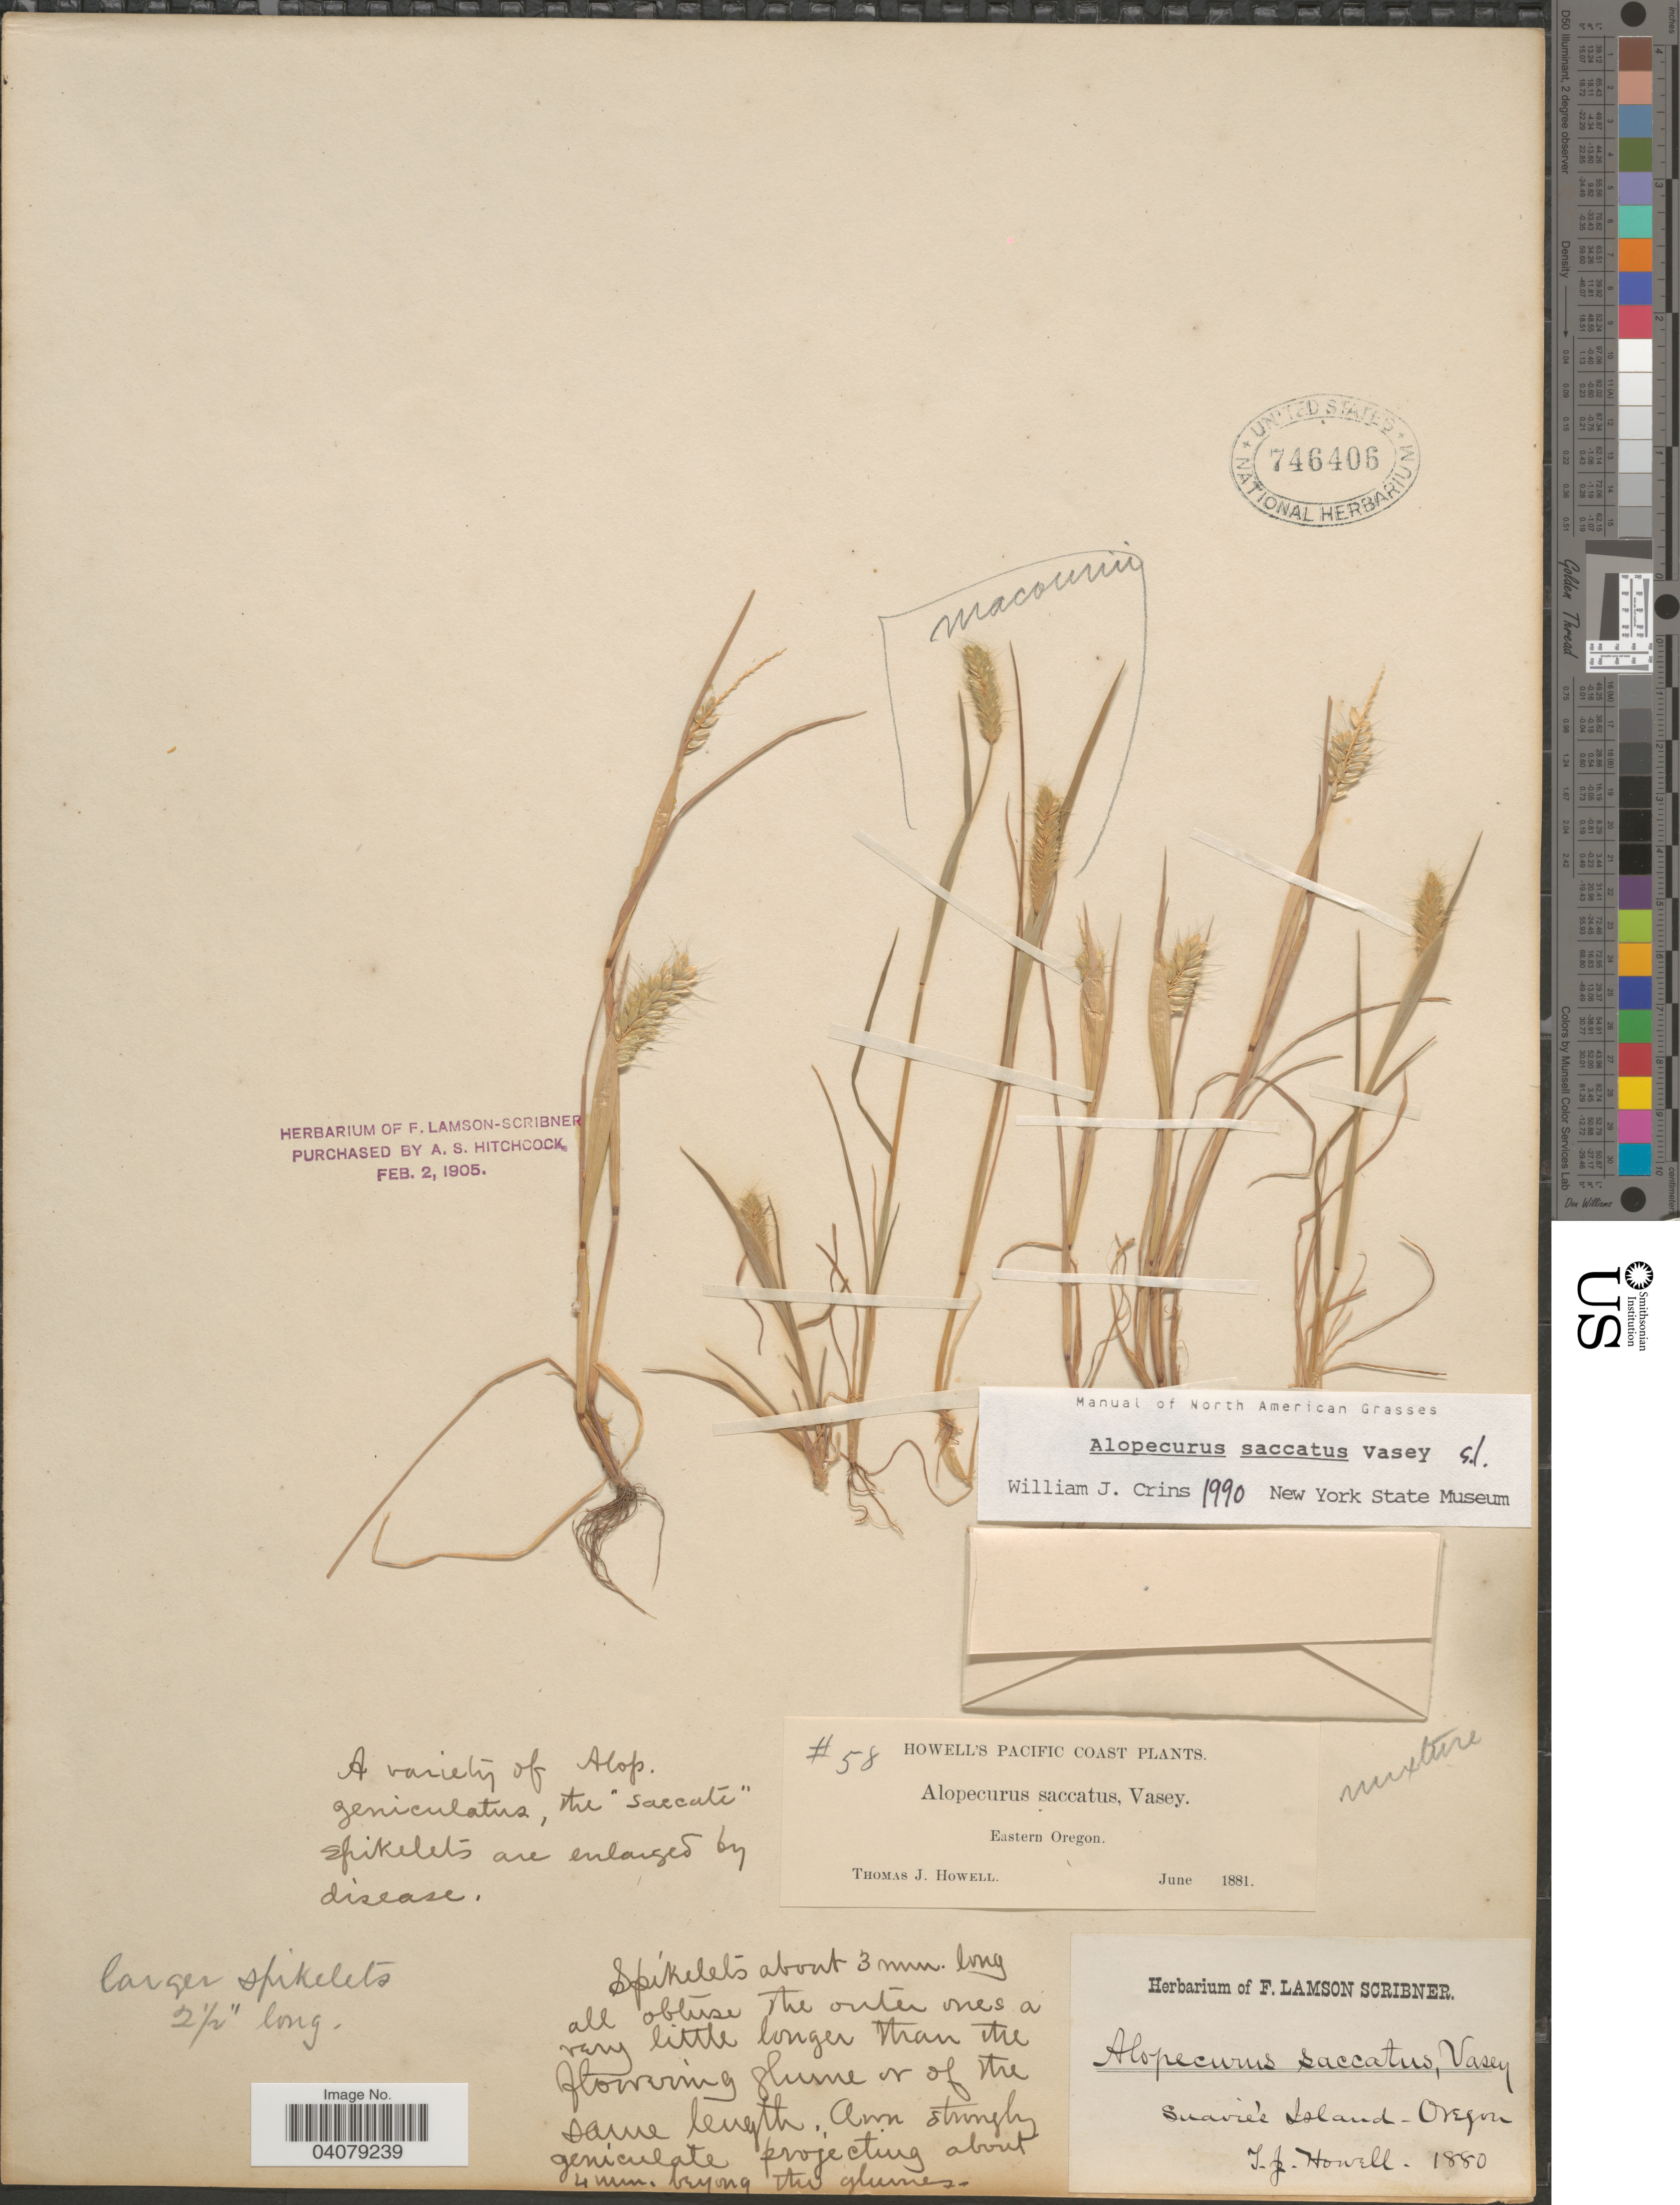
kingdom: Plantae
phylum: Tracheophyta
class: Liliopsida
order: Poales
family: Poaceae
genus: Alopecurus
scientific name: Alopecurus saccatus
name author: Vasey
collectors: T. J. Howell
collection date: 1880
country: United States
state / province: Oregon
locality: Suavie's Island.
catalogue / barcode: US 746406-2